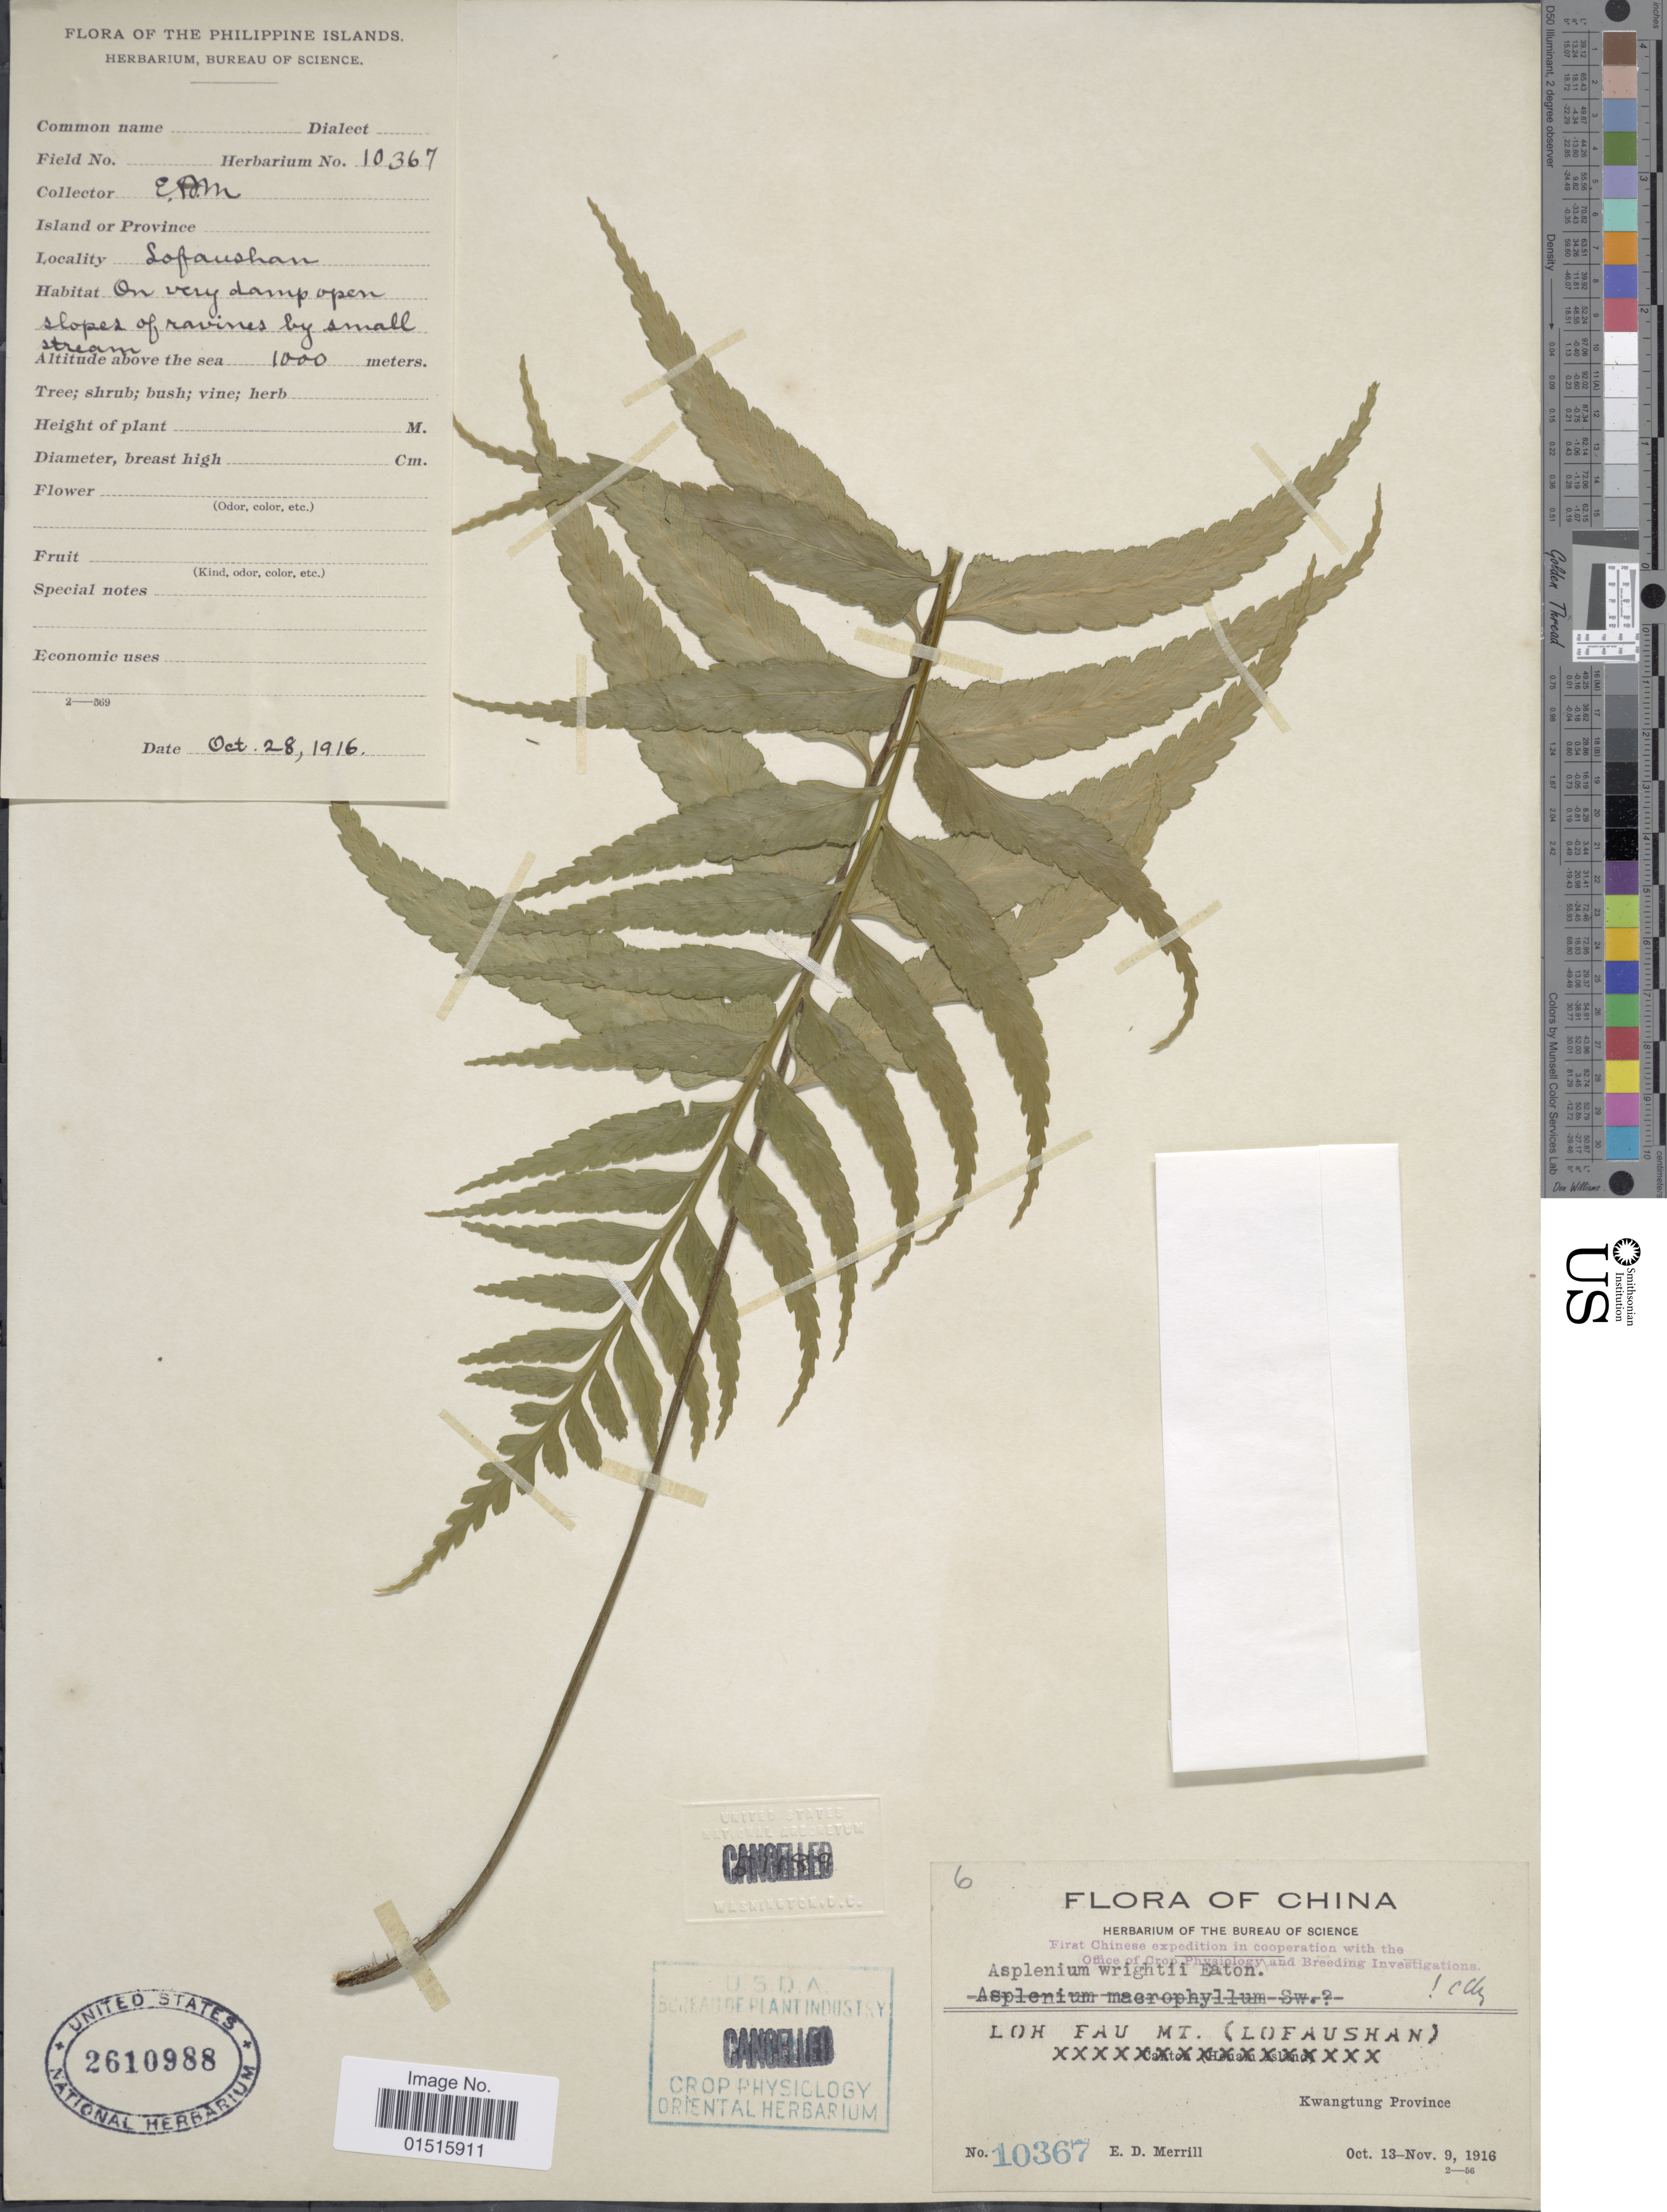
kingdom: Plantae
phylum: Tracheophyta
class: Polypodiopsida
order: Polypodiales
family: Aspleniaceae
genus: Asplenium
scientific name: Asplenium wrightii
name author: D.C. Eaton ex Hook.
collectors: E. D. Merrill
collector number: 10367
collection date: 1916-10-28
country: China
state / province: Guangdong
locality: Loh Fau Mt. (Lofaushan), Kwantung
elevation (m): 1000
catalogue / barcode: US 2610988